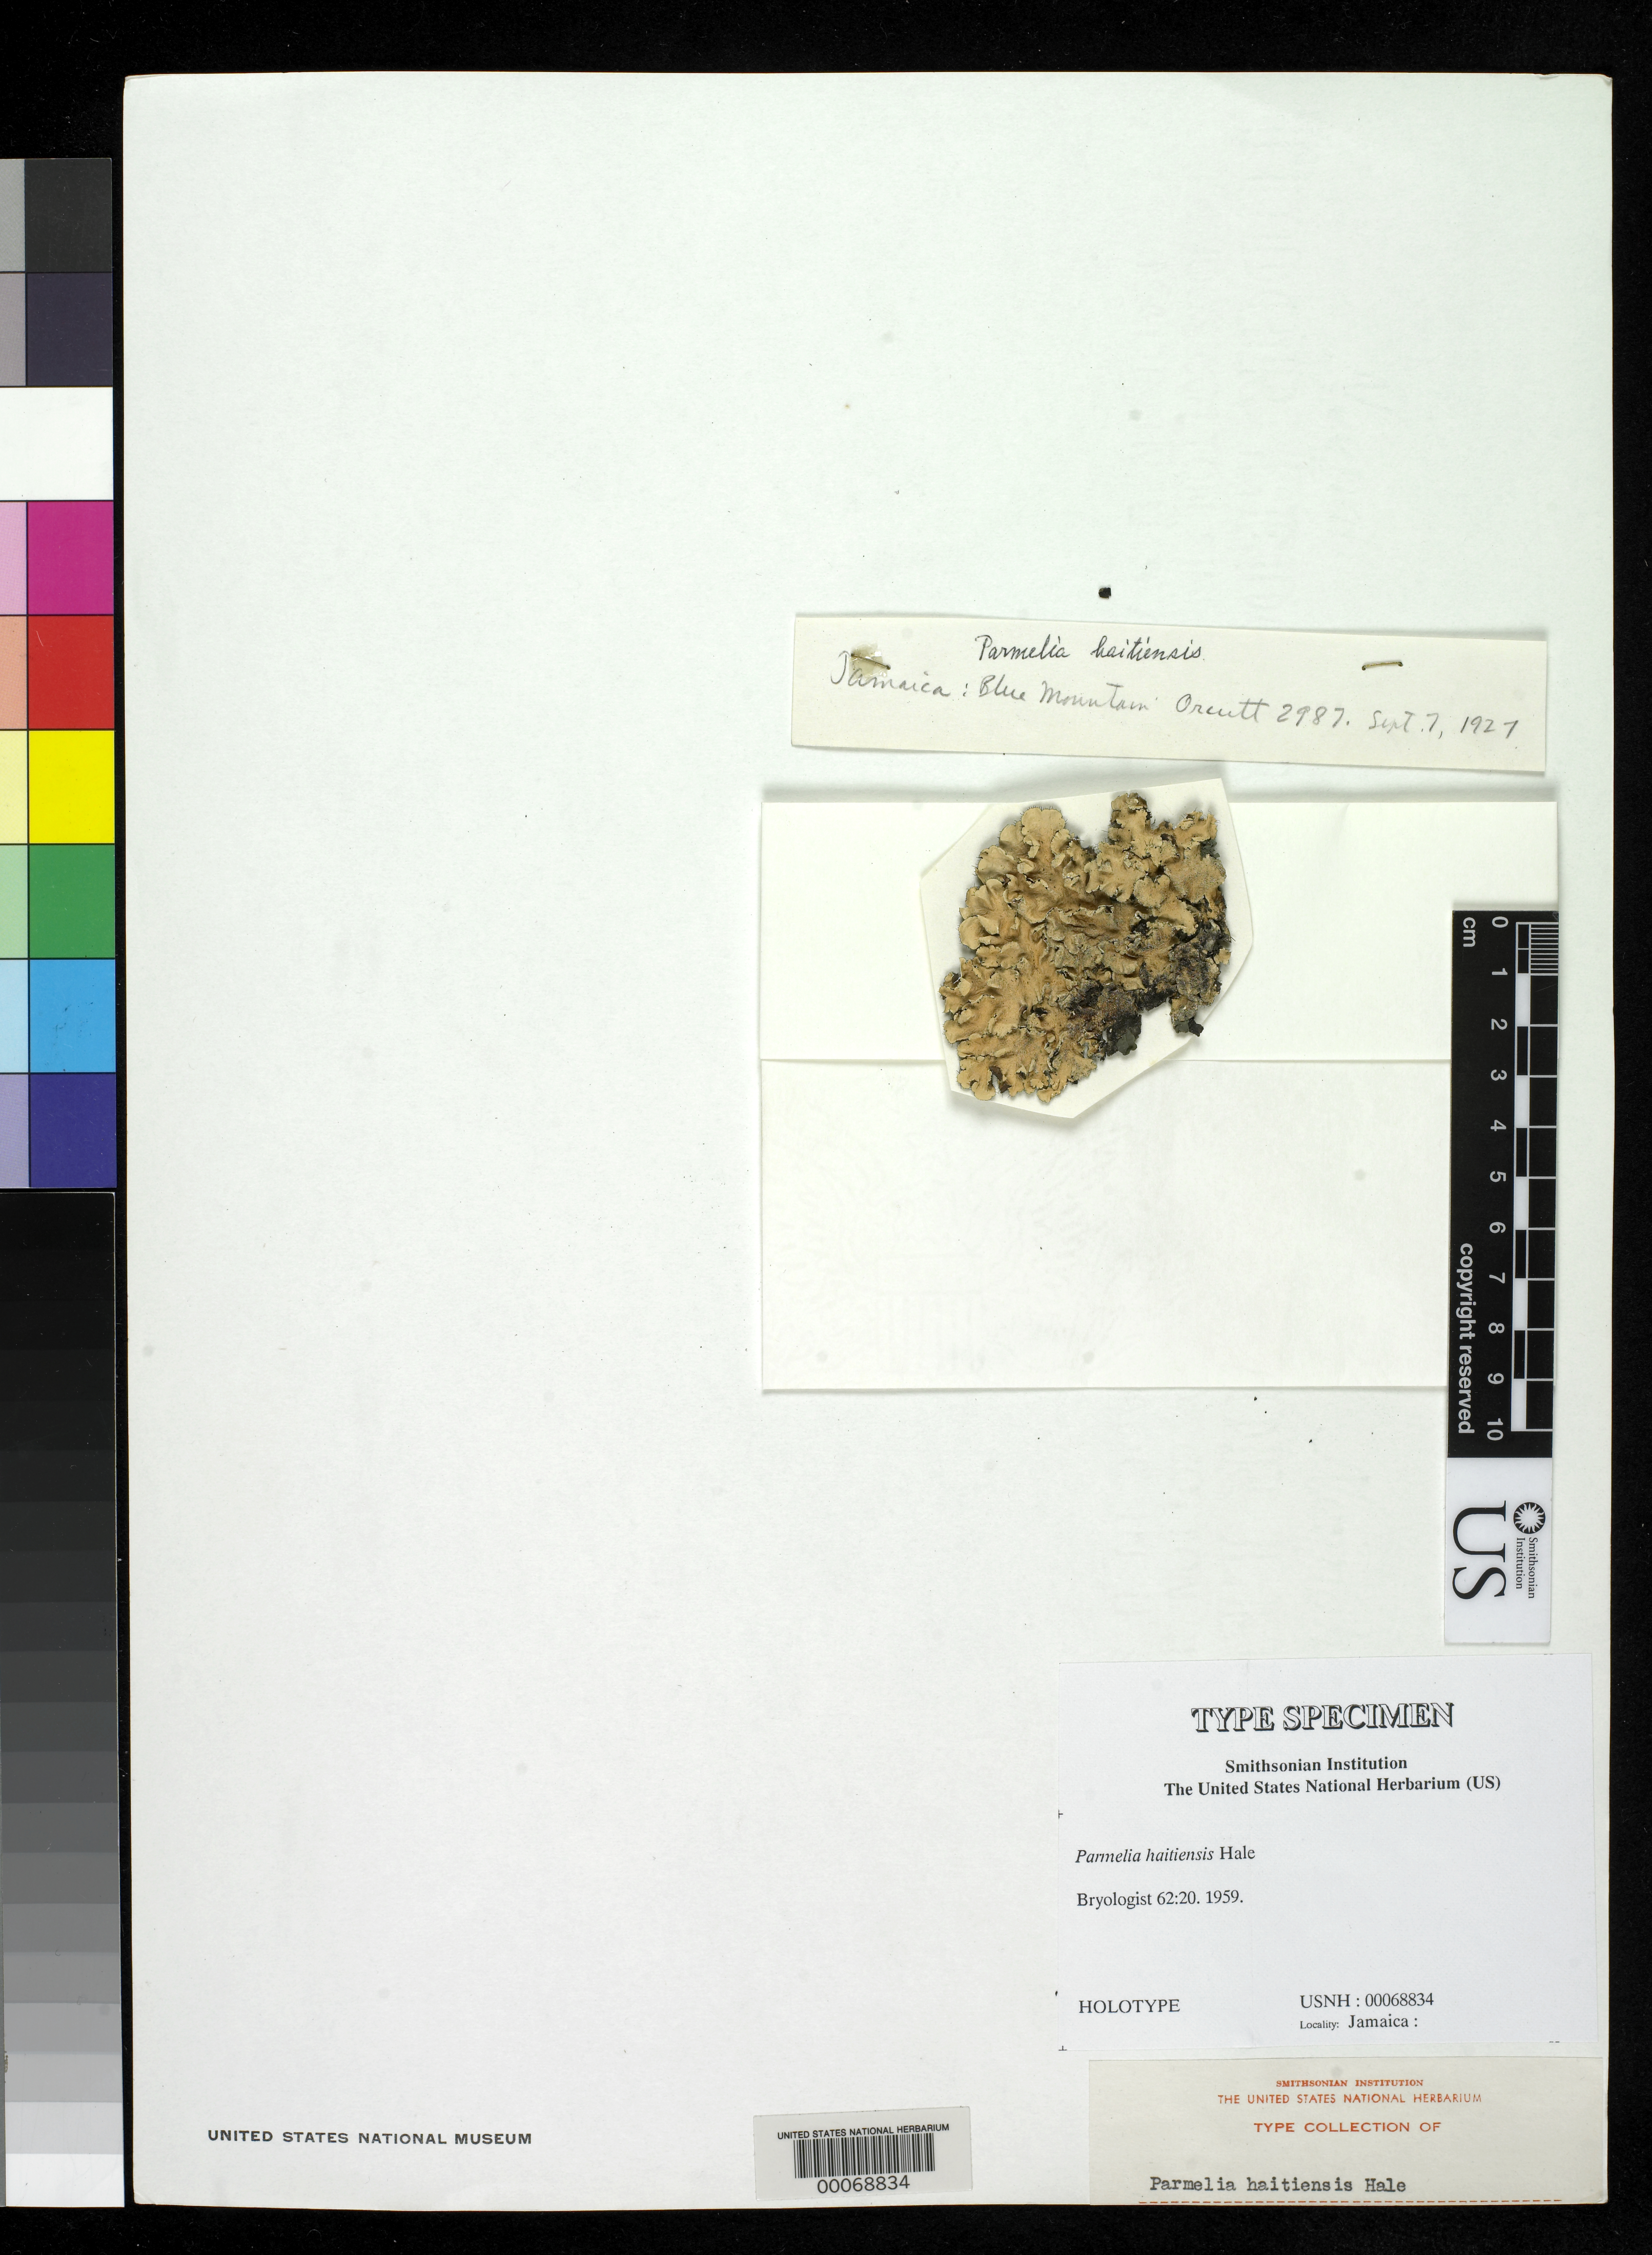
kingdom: Fungi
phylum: Ascomycota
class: Lecanoromycetes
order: Lecanorales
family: Parmeliaceae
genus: Parmelia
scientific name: Parmelia haitiensis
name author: Hale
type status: Holotype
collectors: C. R. Orcutt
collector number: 2987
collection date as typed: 07 Sep 1927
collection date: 1927-09-07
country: Jamaica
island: Greater Antilles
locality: Blue Mt.